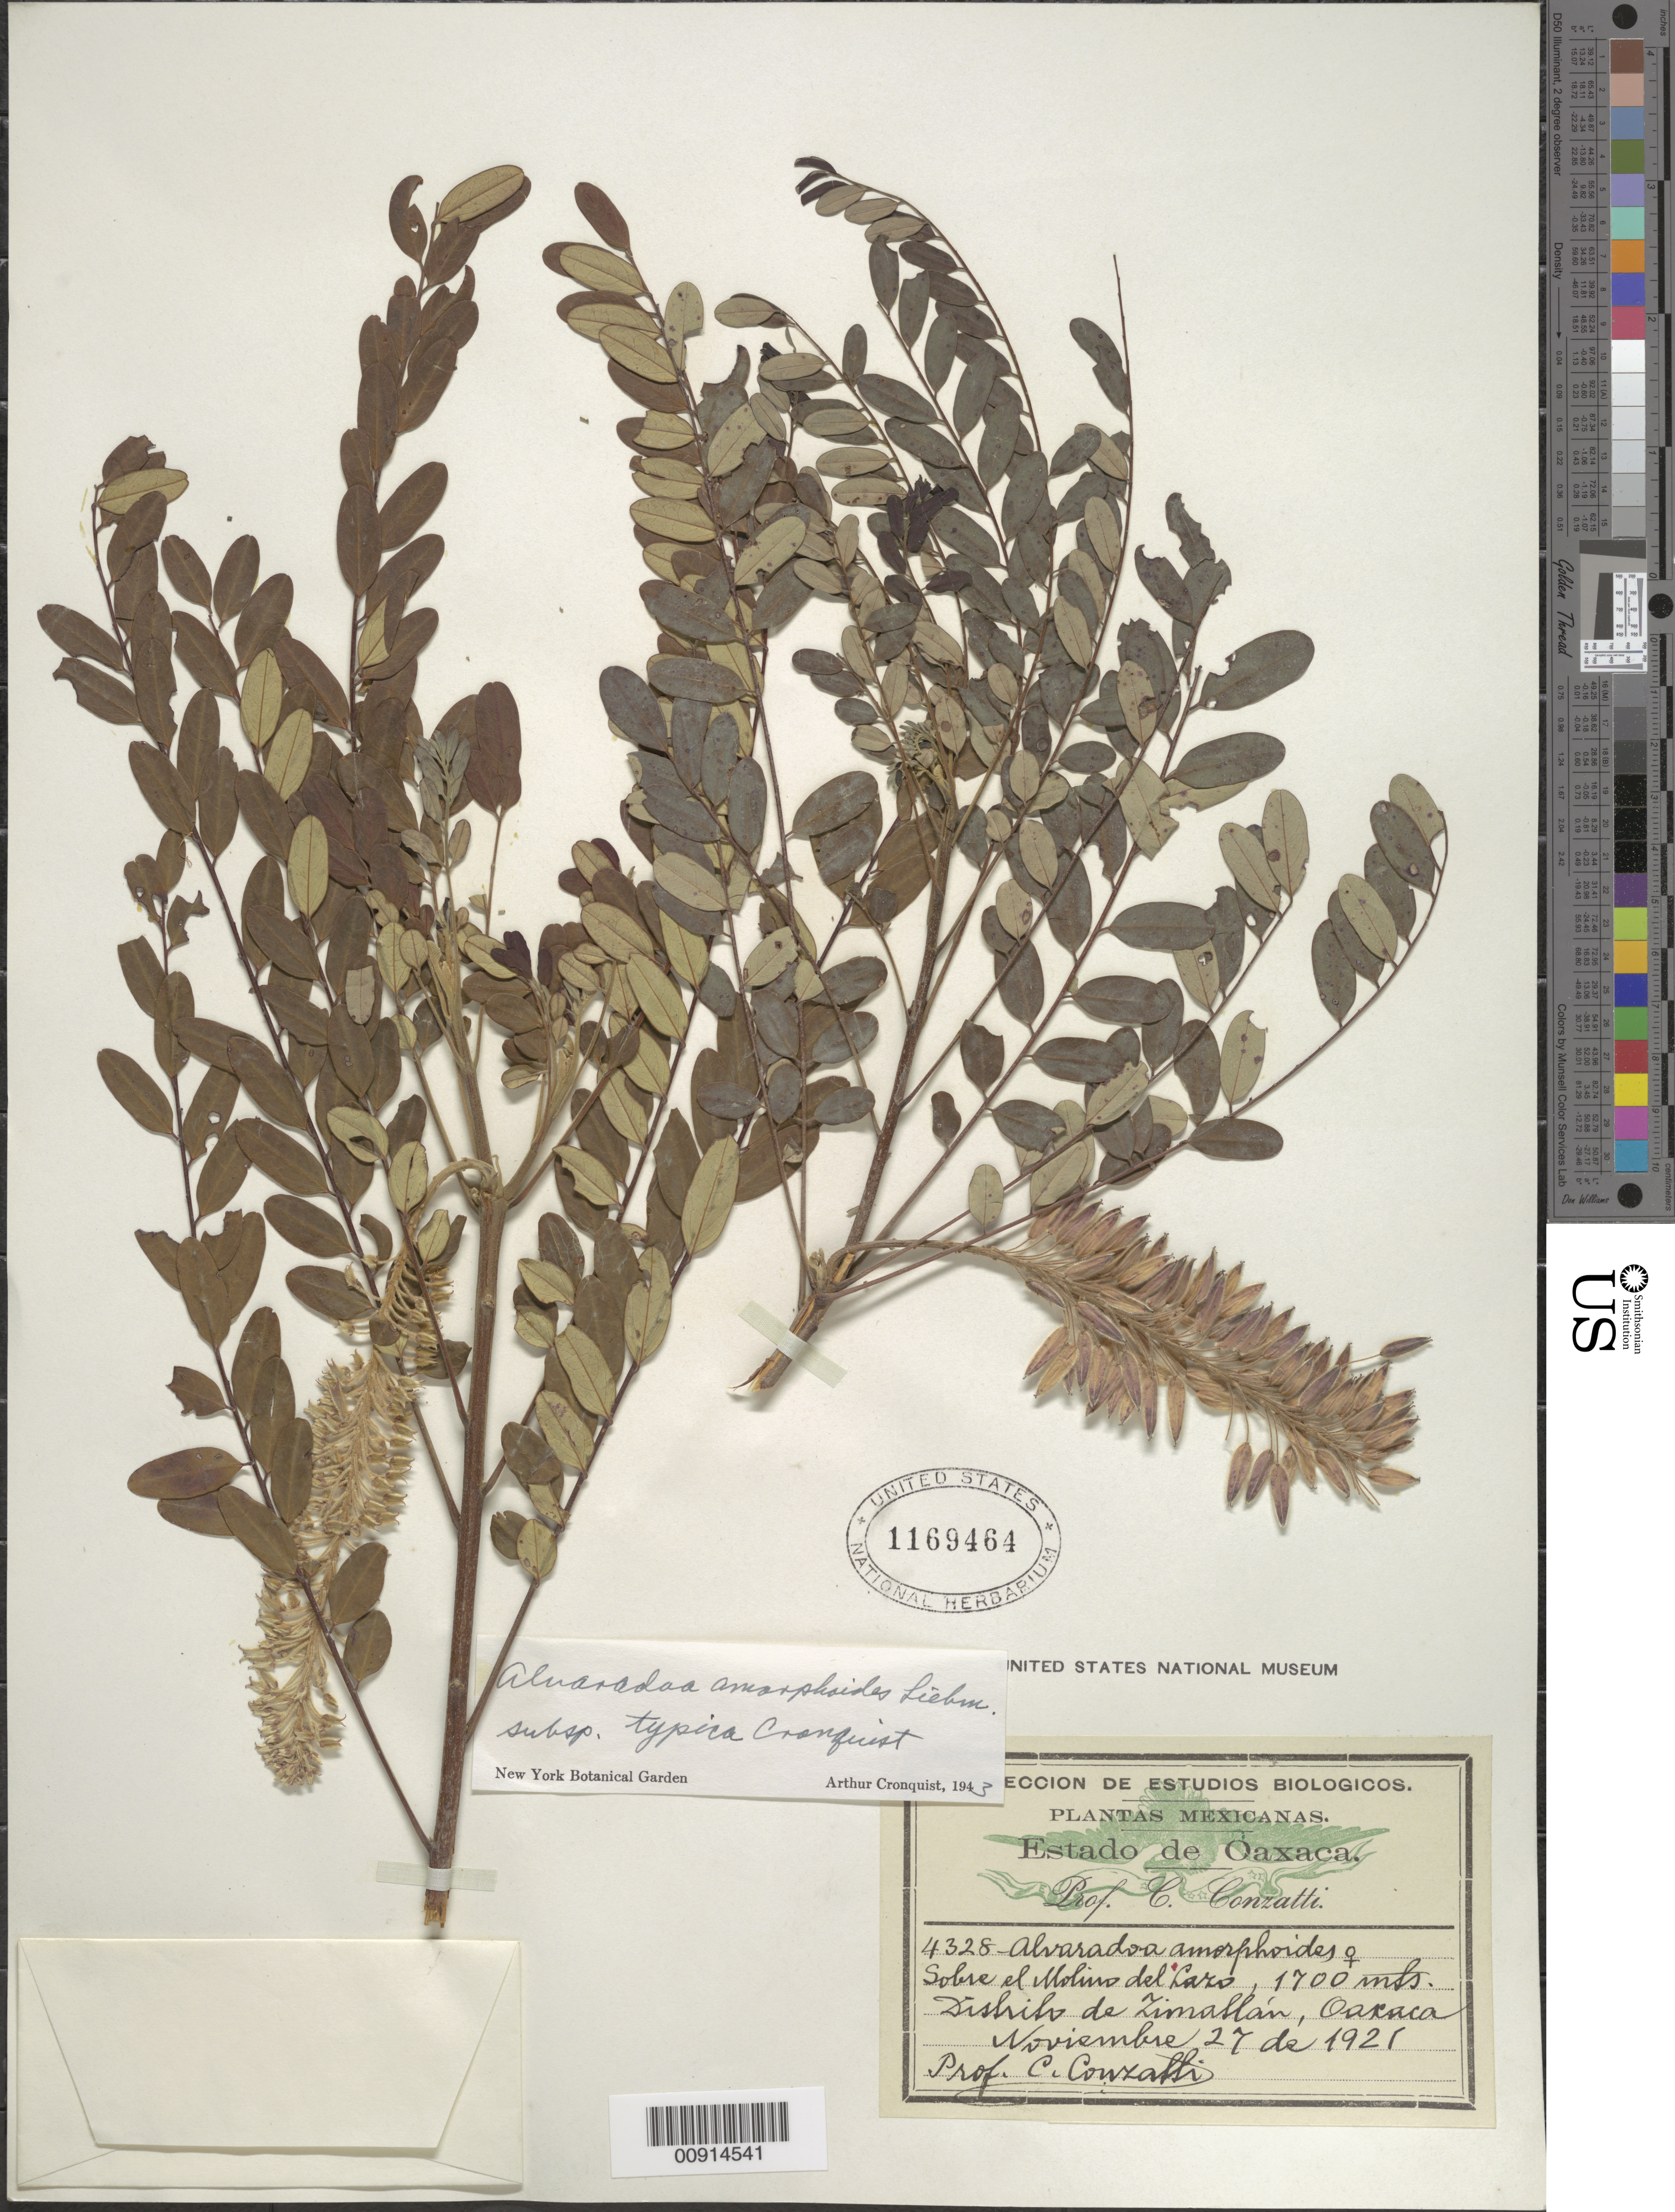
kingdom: Plantae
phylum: Tracheophyta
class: Magnoliopsida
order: Picramniales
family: Picramniaceae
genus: Alvaradoa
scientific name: Alvaradoa amorphoides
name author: Liebm.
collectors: C. Conzatti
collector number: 4328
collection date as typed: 27 Nov 1921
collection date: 1921-11-27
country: Mexico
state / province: Oaxaca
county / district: Zimatlan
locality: Sobre el Molino de Lazo, Distrito de Zimatlan, Oaxaca.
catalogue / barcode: US 1169464